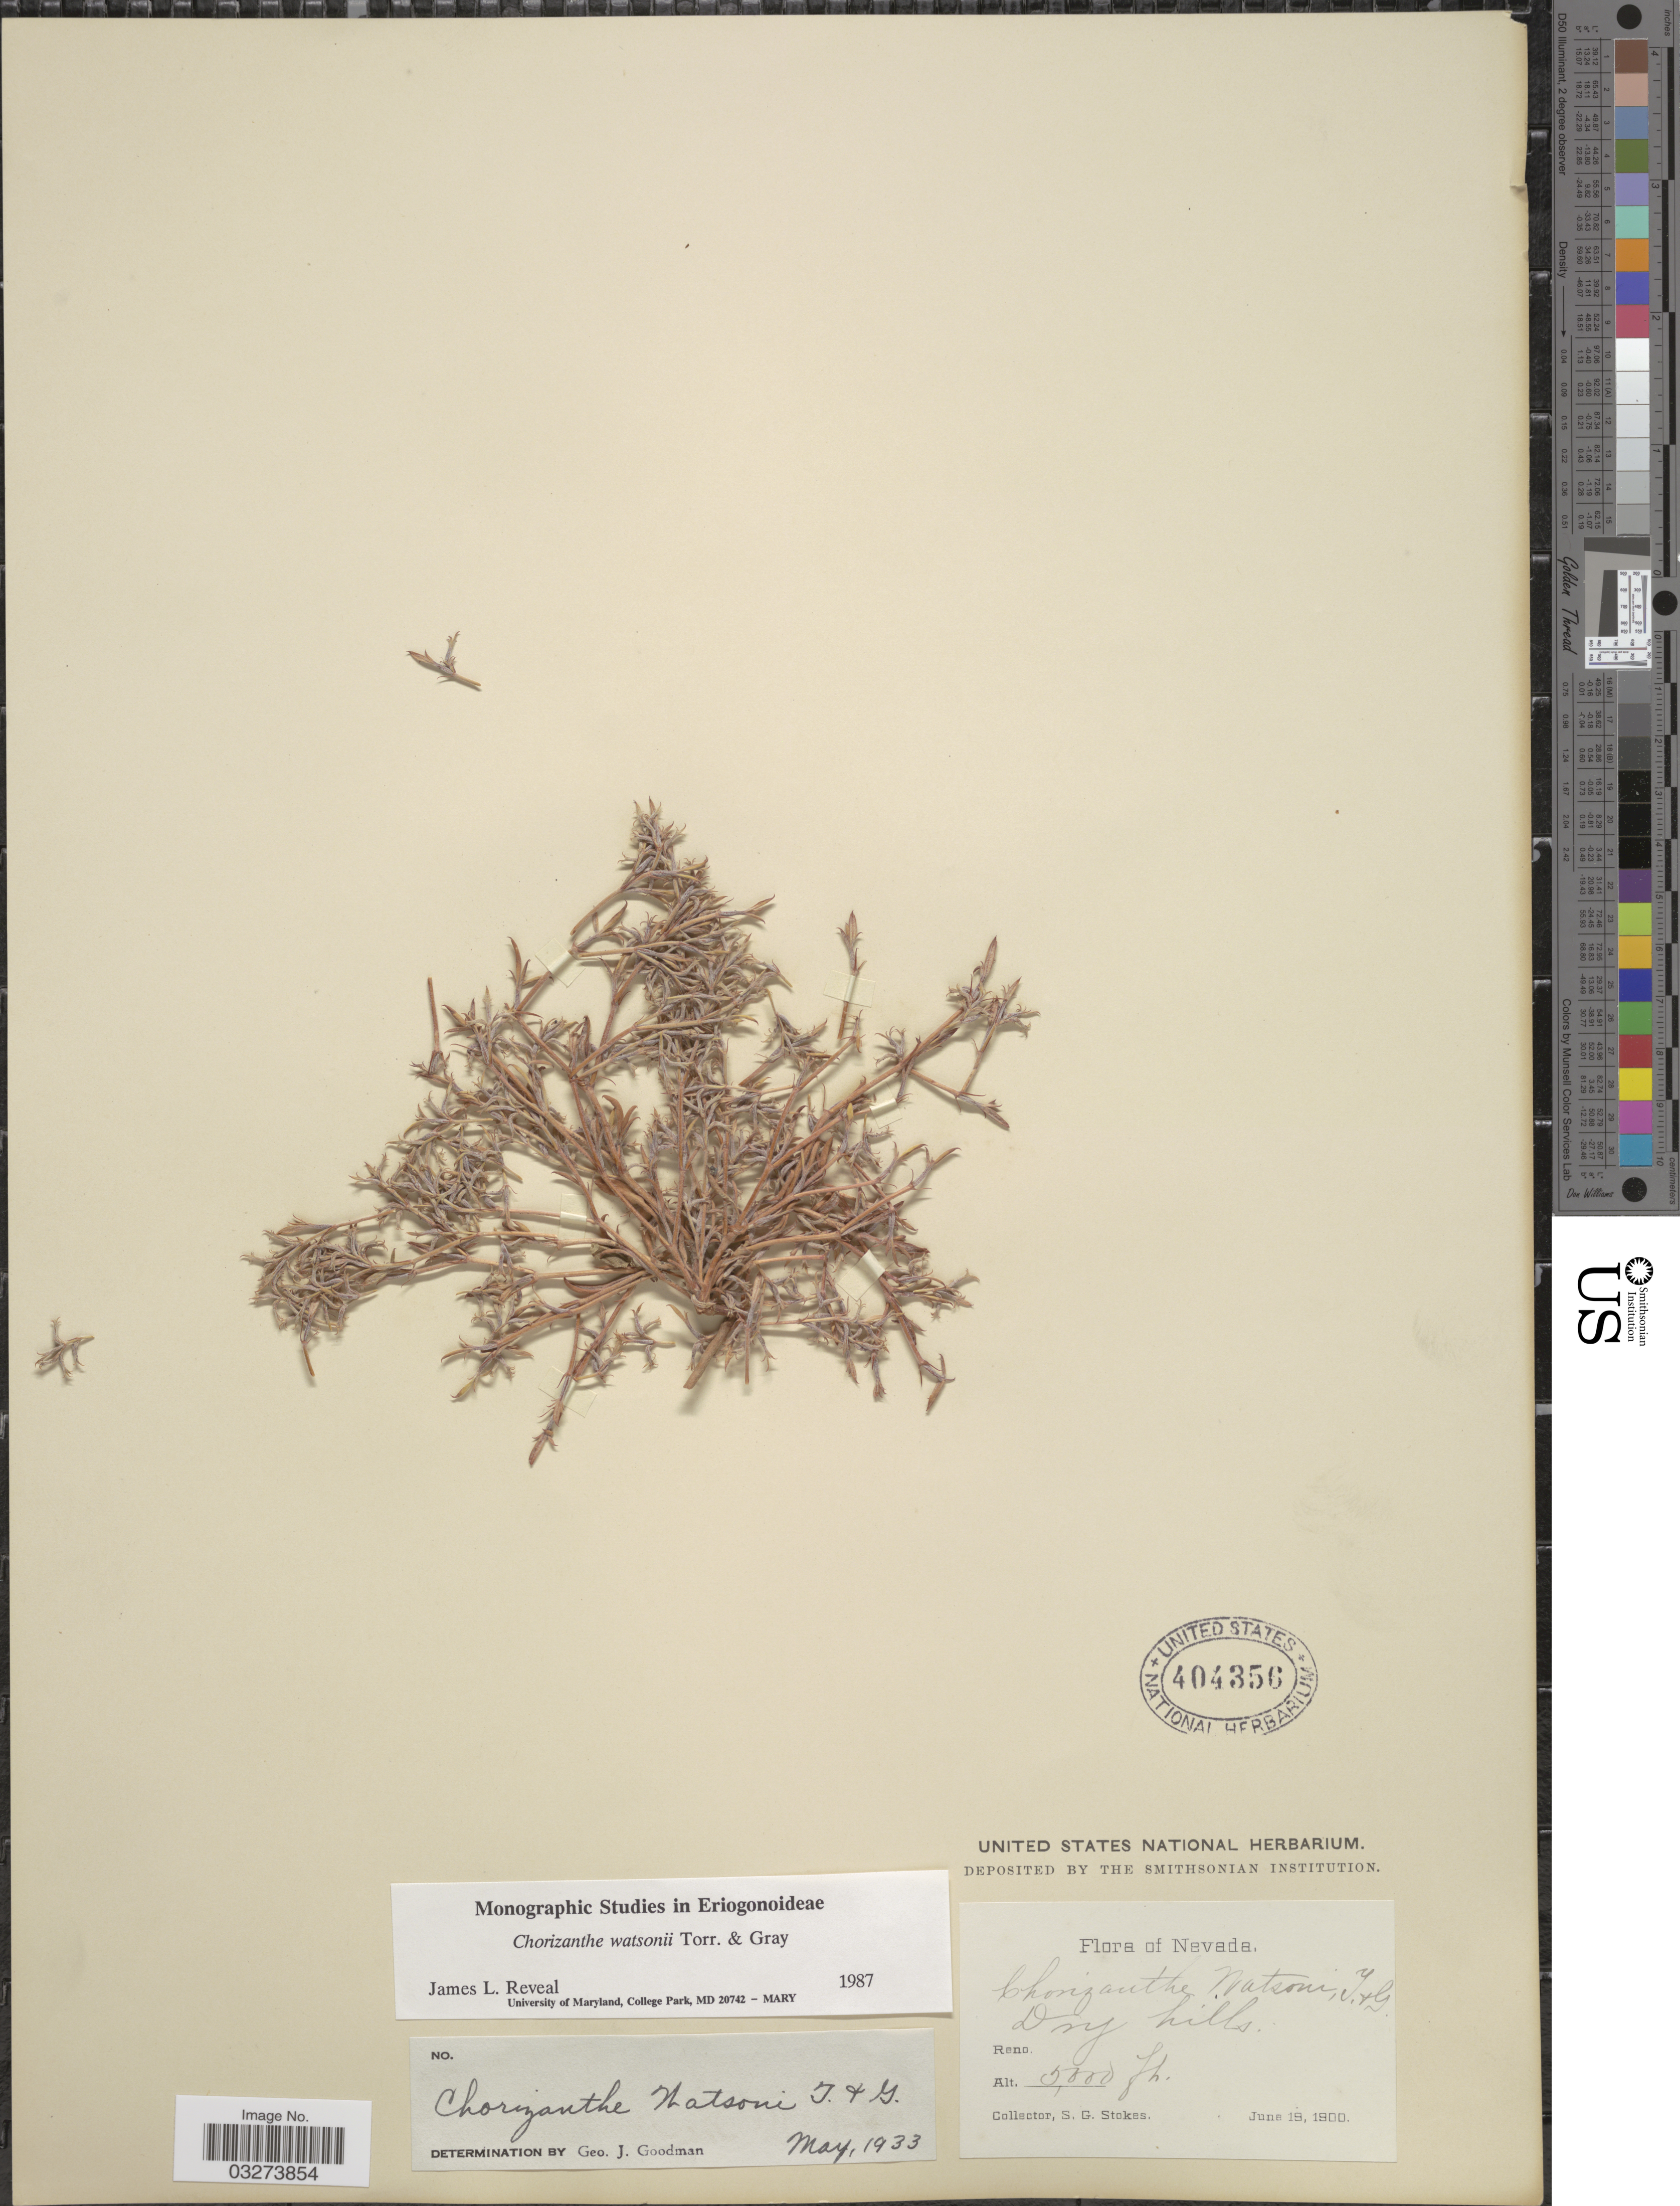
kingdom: Plantae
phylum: Tracheophyta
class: Magnoliopsida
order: Caryophyllales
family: Polygonaceae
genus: Chorizanthe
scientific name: Chorizanthe watsonii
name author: Torr. & A. Gray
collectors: S. G. Stokes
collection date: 1900-06-19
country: United States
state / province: Nevada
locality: Reno.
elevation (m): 1524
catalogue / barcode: US 404356